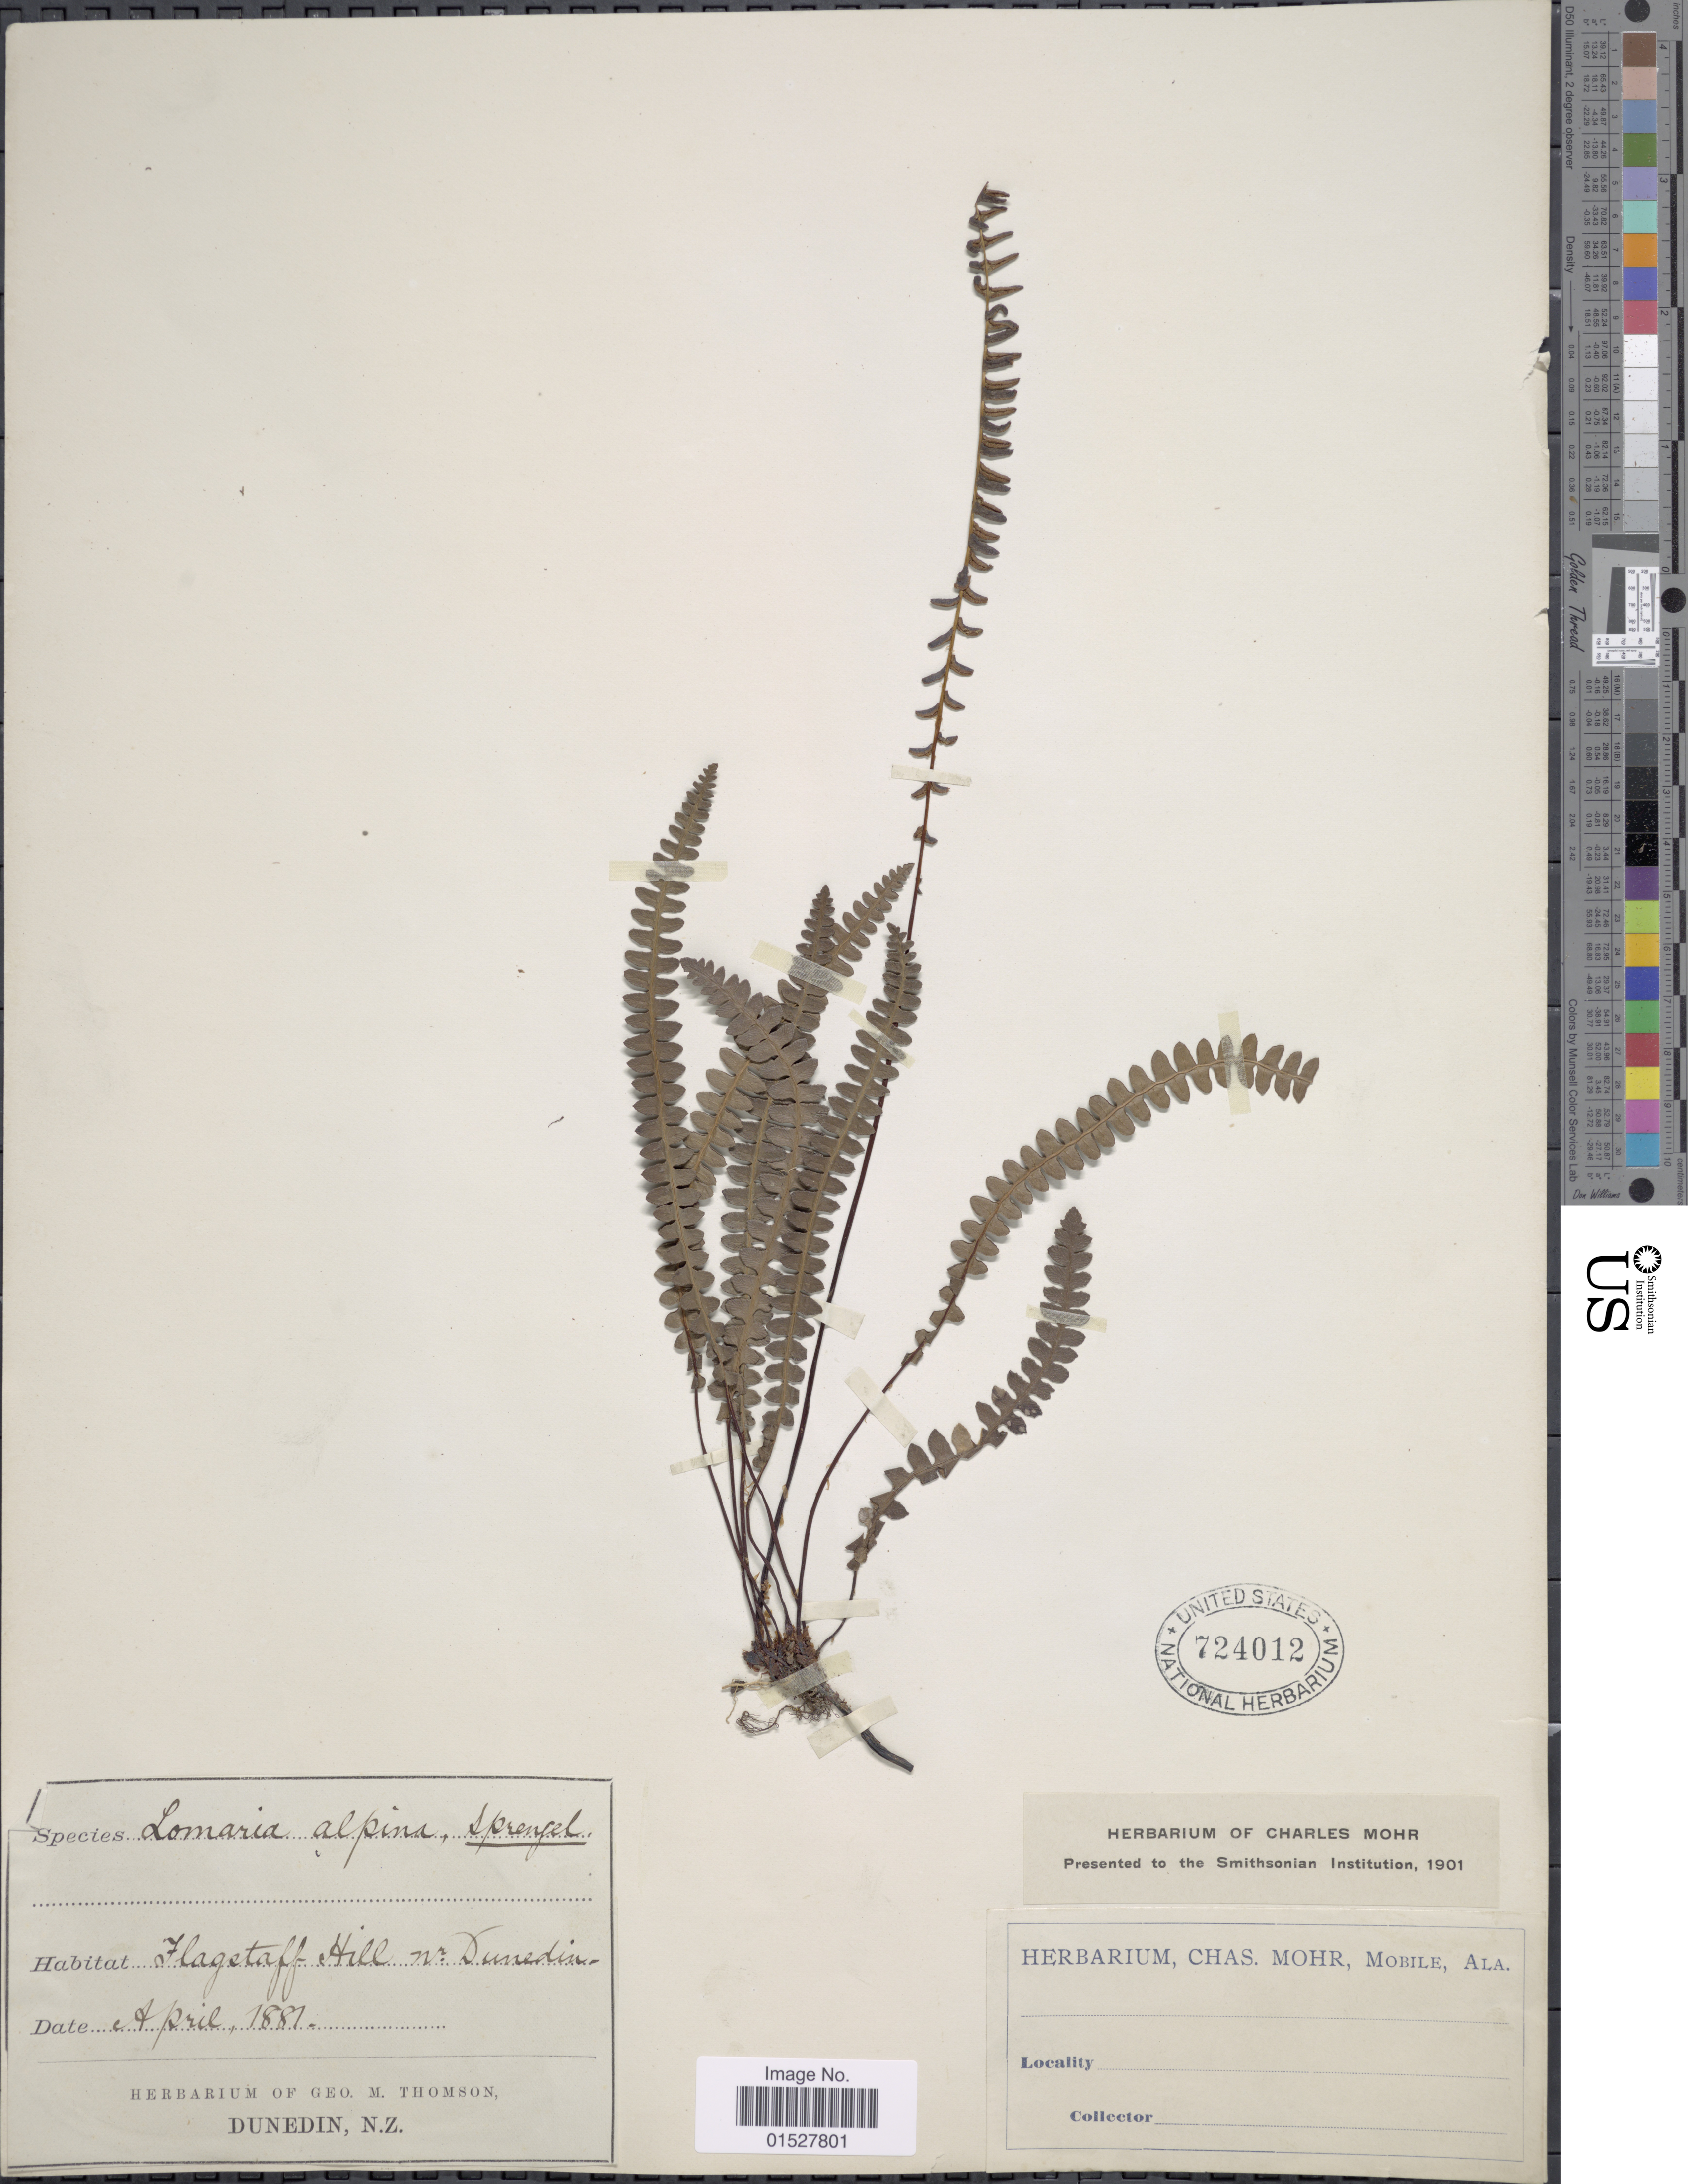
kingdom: Plantae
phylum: Tracheophyta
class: Polypodiopsida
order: Polypodiales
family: Blechnaceae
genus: Blechnum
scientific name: Blechnum alpinum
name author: (R. Br.) Mett.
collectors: ex herb. Geo. M. Thomson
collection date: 1881-04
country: New Zealand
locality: Flagstaff Hill in Dunedin.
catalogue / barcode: US 724012